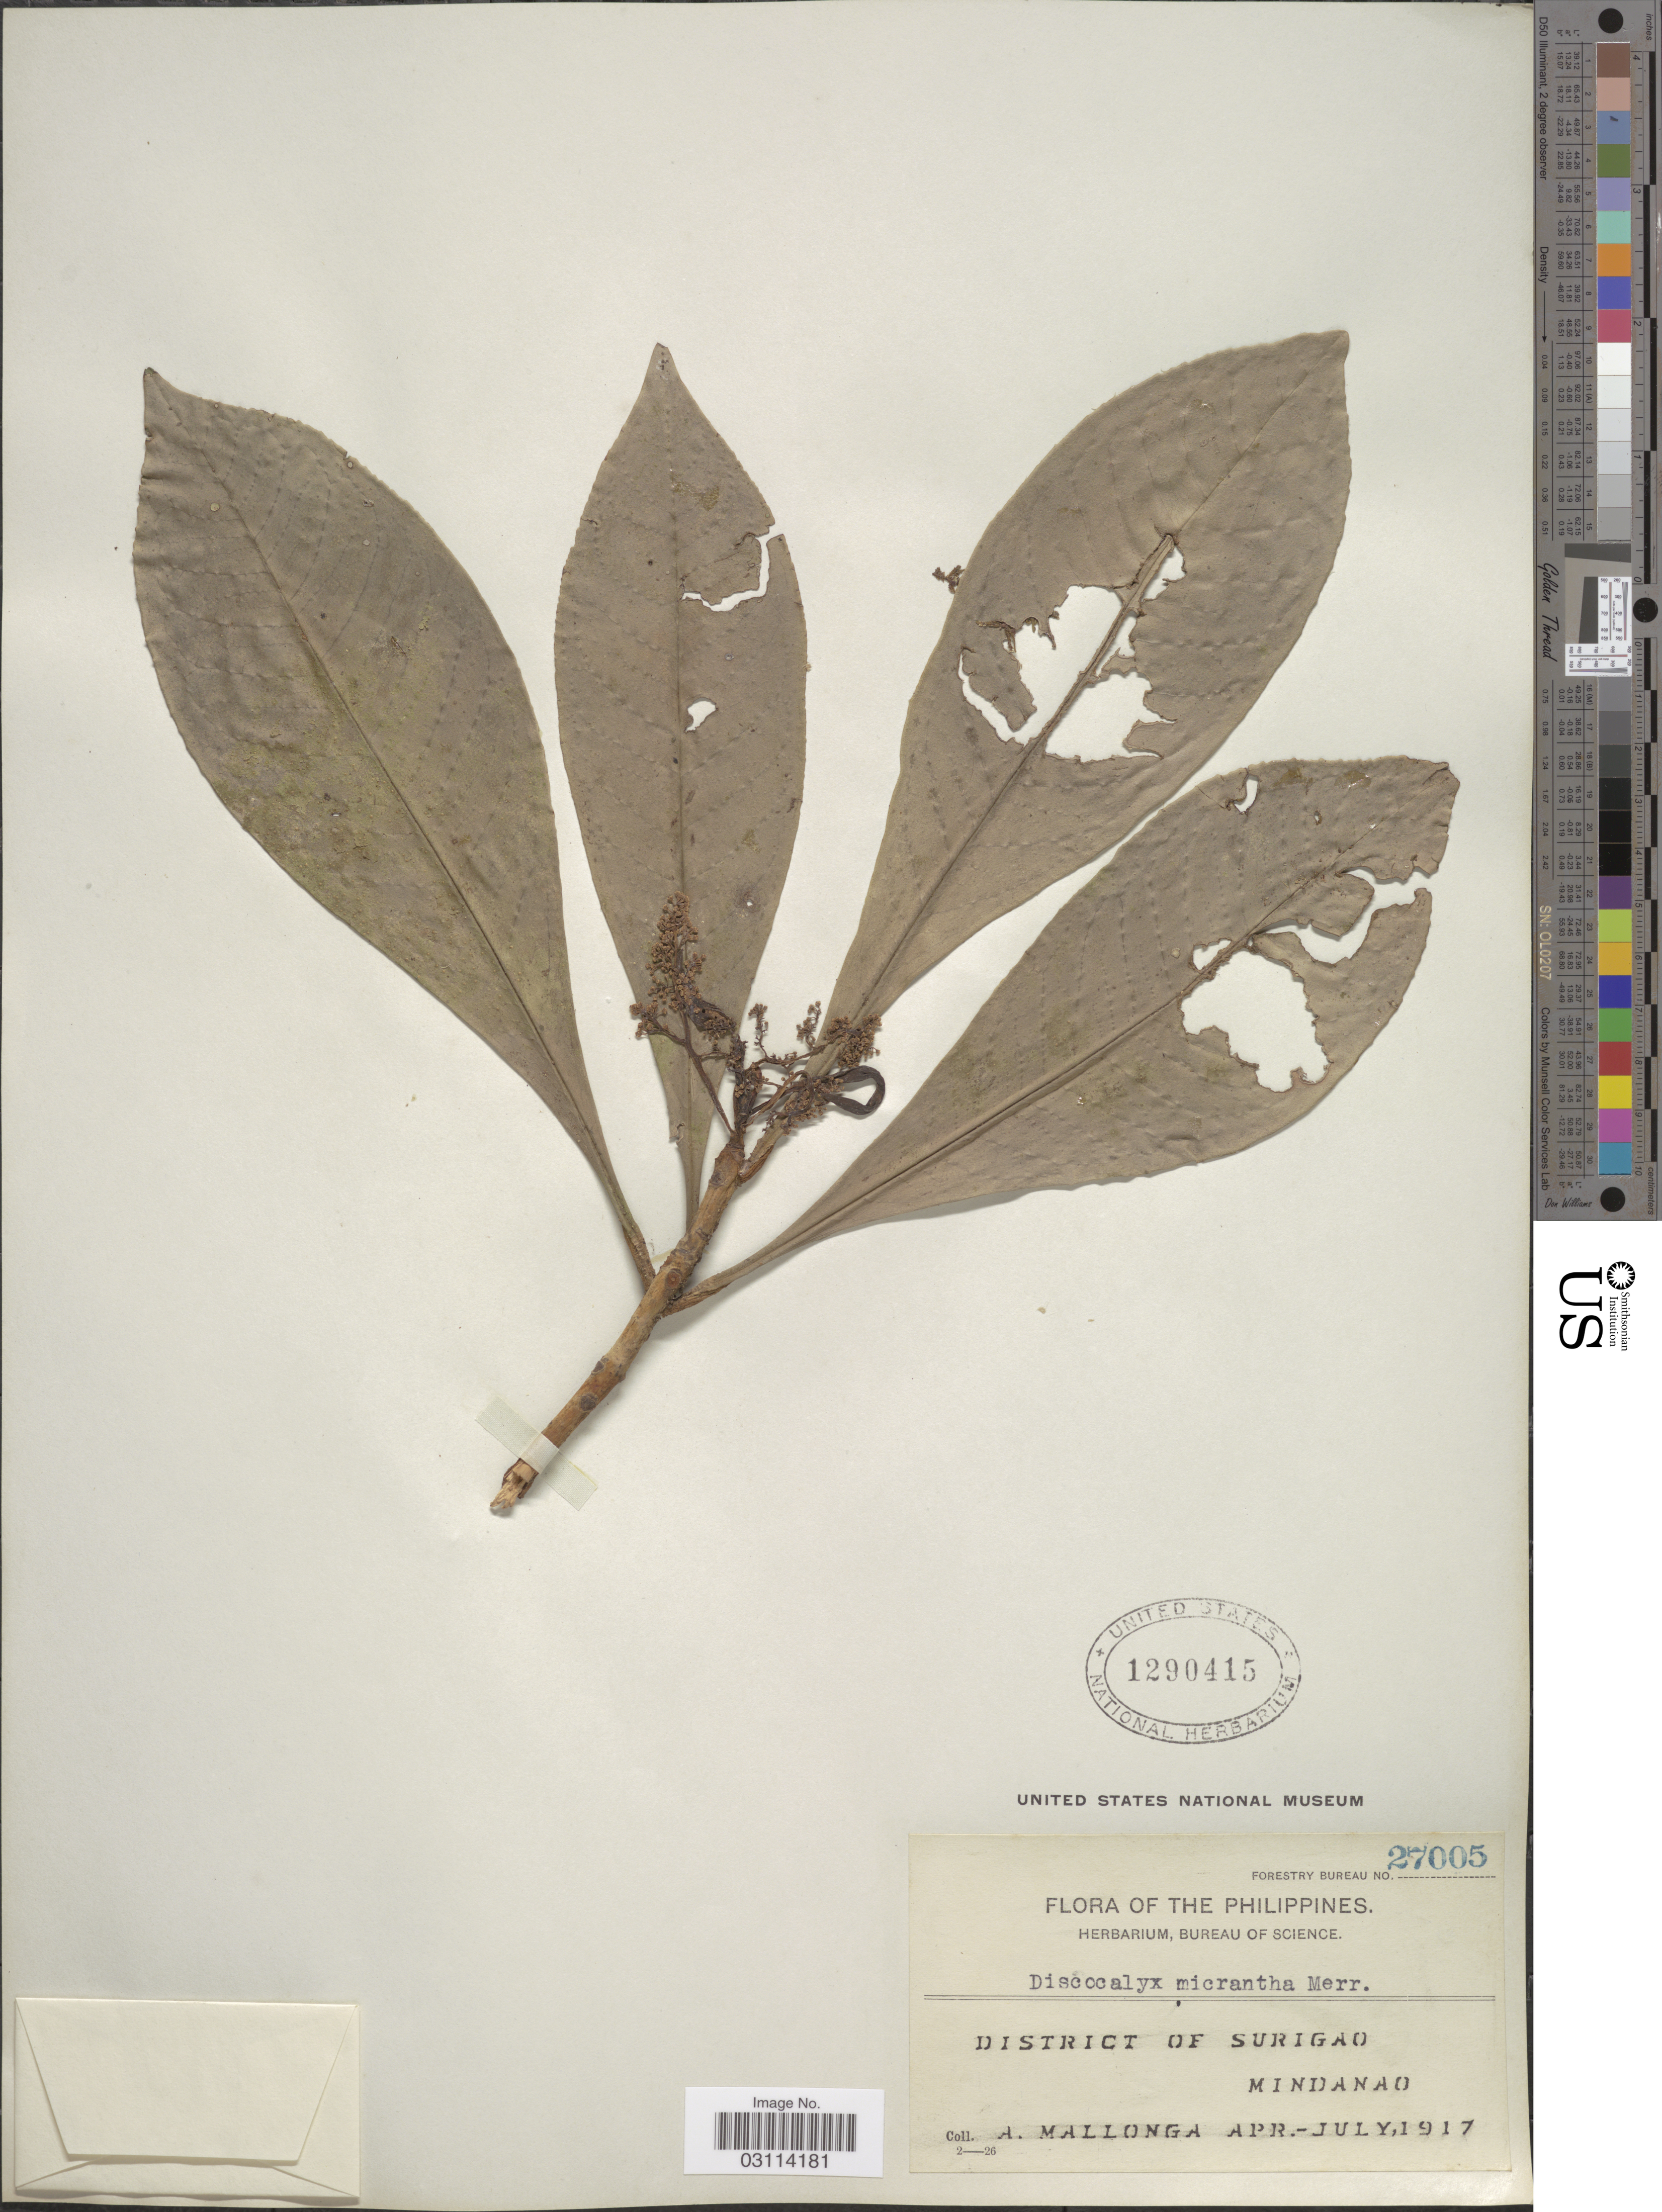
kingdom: Plantae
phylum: Tracheophyta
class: Magnoliopsida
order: Ericales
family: Primulaceae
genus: Discocalyx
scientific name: Discocalyx micrantha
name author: Merr.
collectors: A. Mallonga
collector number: Forestry Bureau 27005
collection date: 1917-04/1917-07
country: Philippines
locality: District of Surigao, Mindanao.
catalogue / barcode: US 1290415